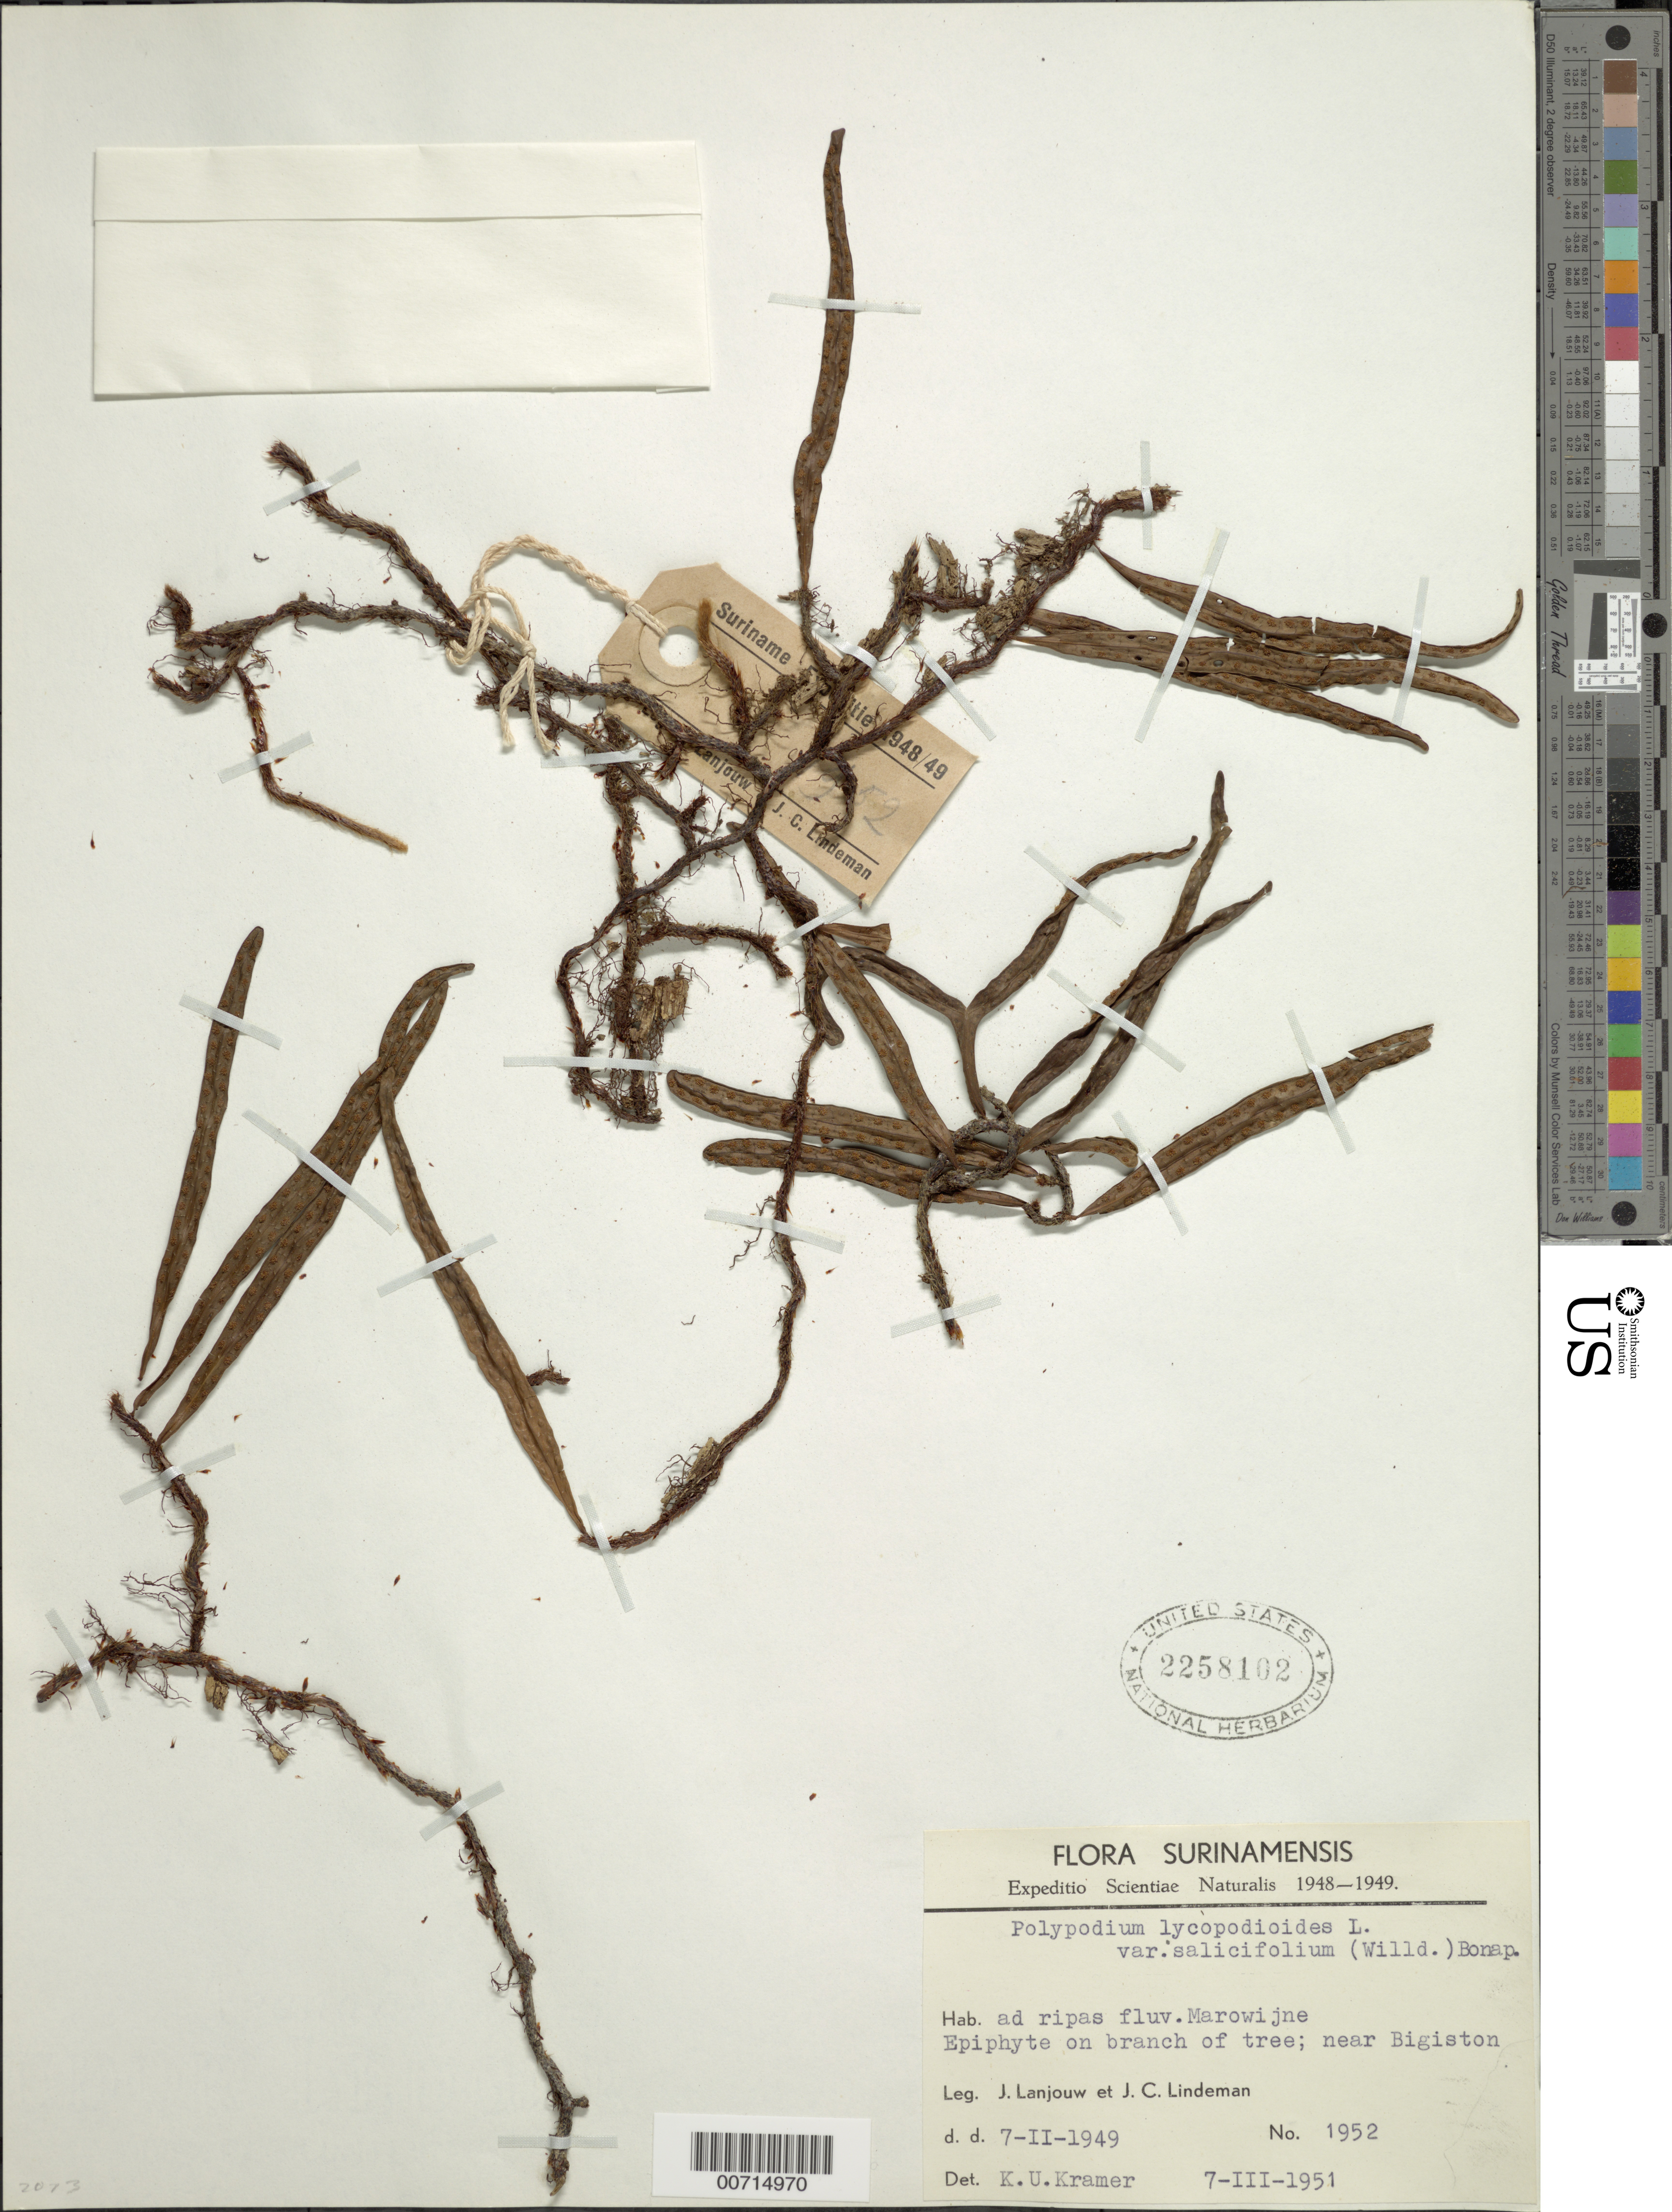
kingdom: Plantae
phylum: Tracheophyta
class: Polypodiopsida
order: Polypodiales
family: Polypodiaceae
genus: Microgramma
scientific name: Microgramma baldwinii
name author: Brade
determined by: Boudrie, M.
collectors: J. Lanjouw & J. C. Lindeman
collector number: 1952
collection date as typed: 7-Feb-49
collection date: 1949-02-07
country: Suriname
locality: Marowijne R., near Bigiston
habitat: Tree branch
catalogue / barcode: US 2258102